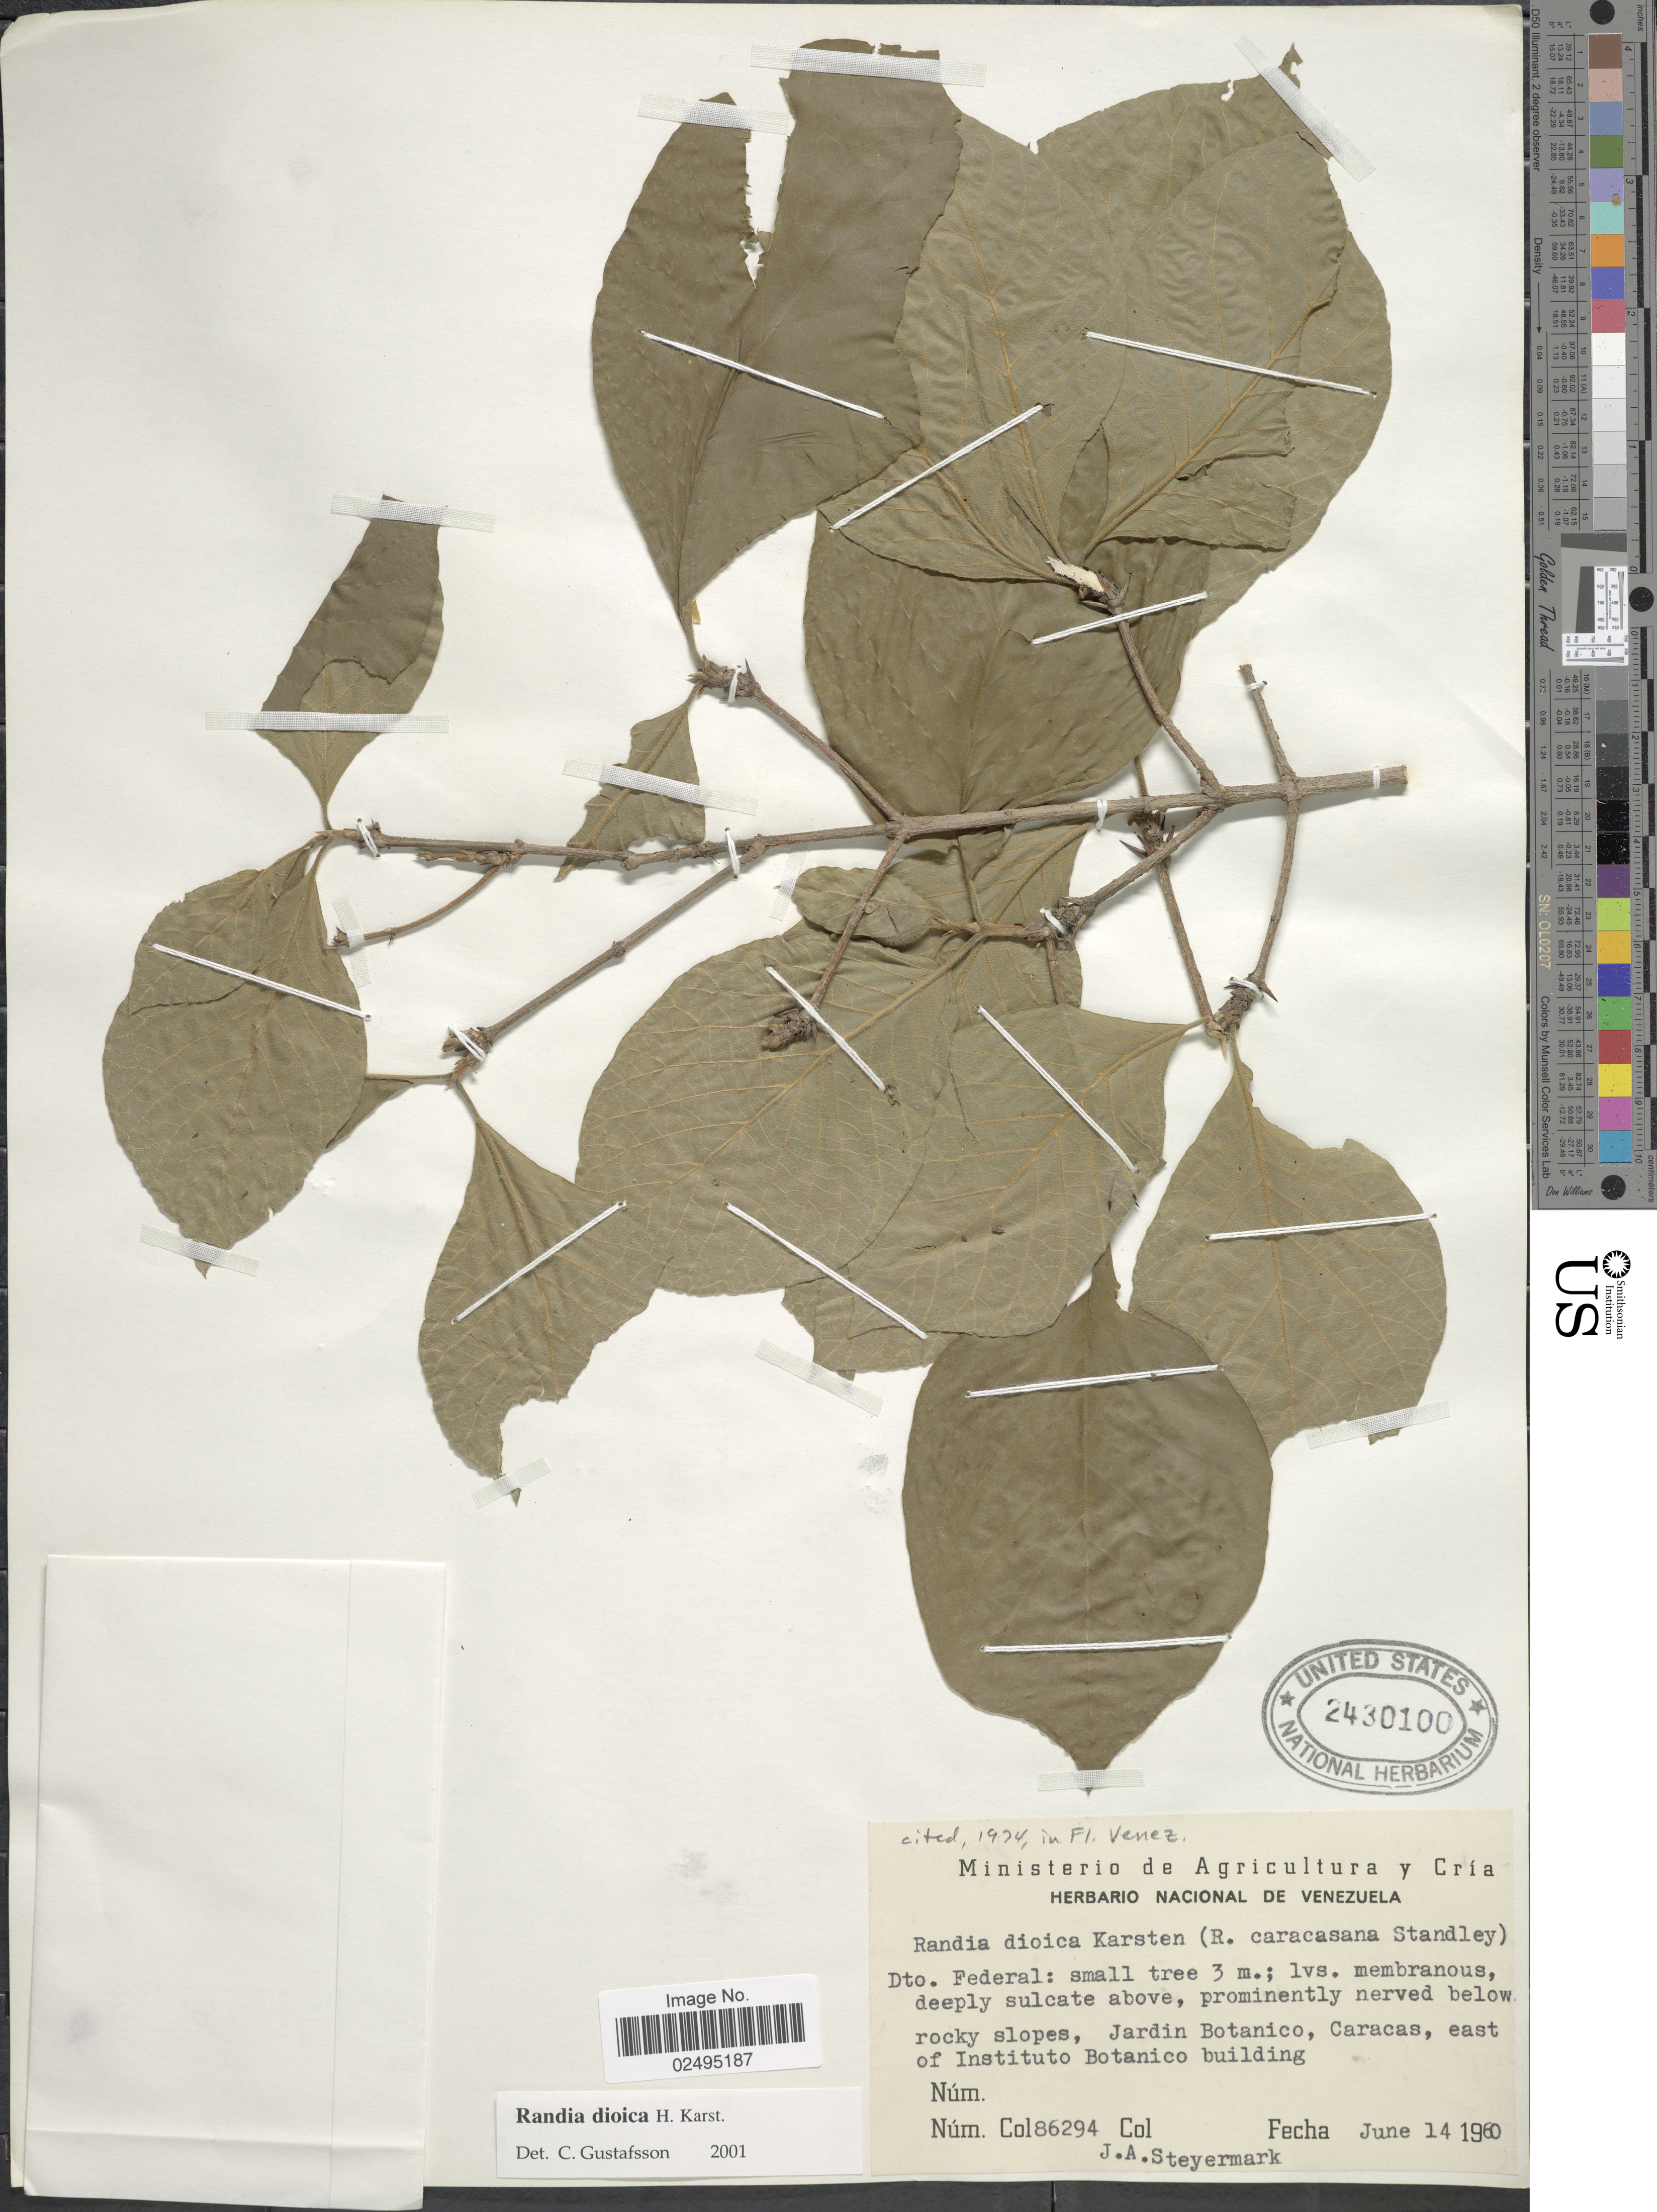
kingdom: Plantae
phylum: Tracheophyta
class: Magnoliopsida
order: Gentianales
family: Rubiaceae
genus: Randia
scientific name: Randia dioica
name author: H. Karst.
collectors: J. Steyermark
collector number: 86294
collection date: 1960-06-14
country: Venezuela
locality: Dto. Federal, rocky slopes, Jardin Botanico, Caracas, east of Instituto Botanico building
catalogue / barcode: US 2430100